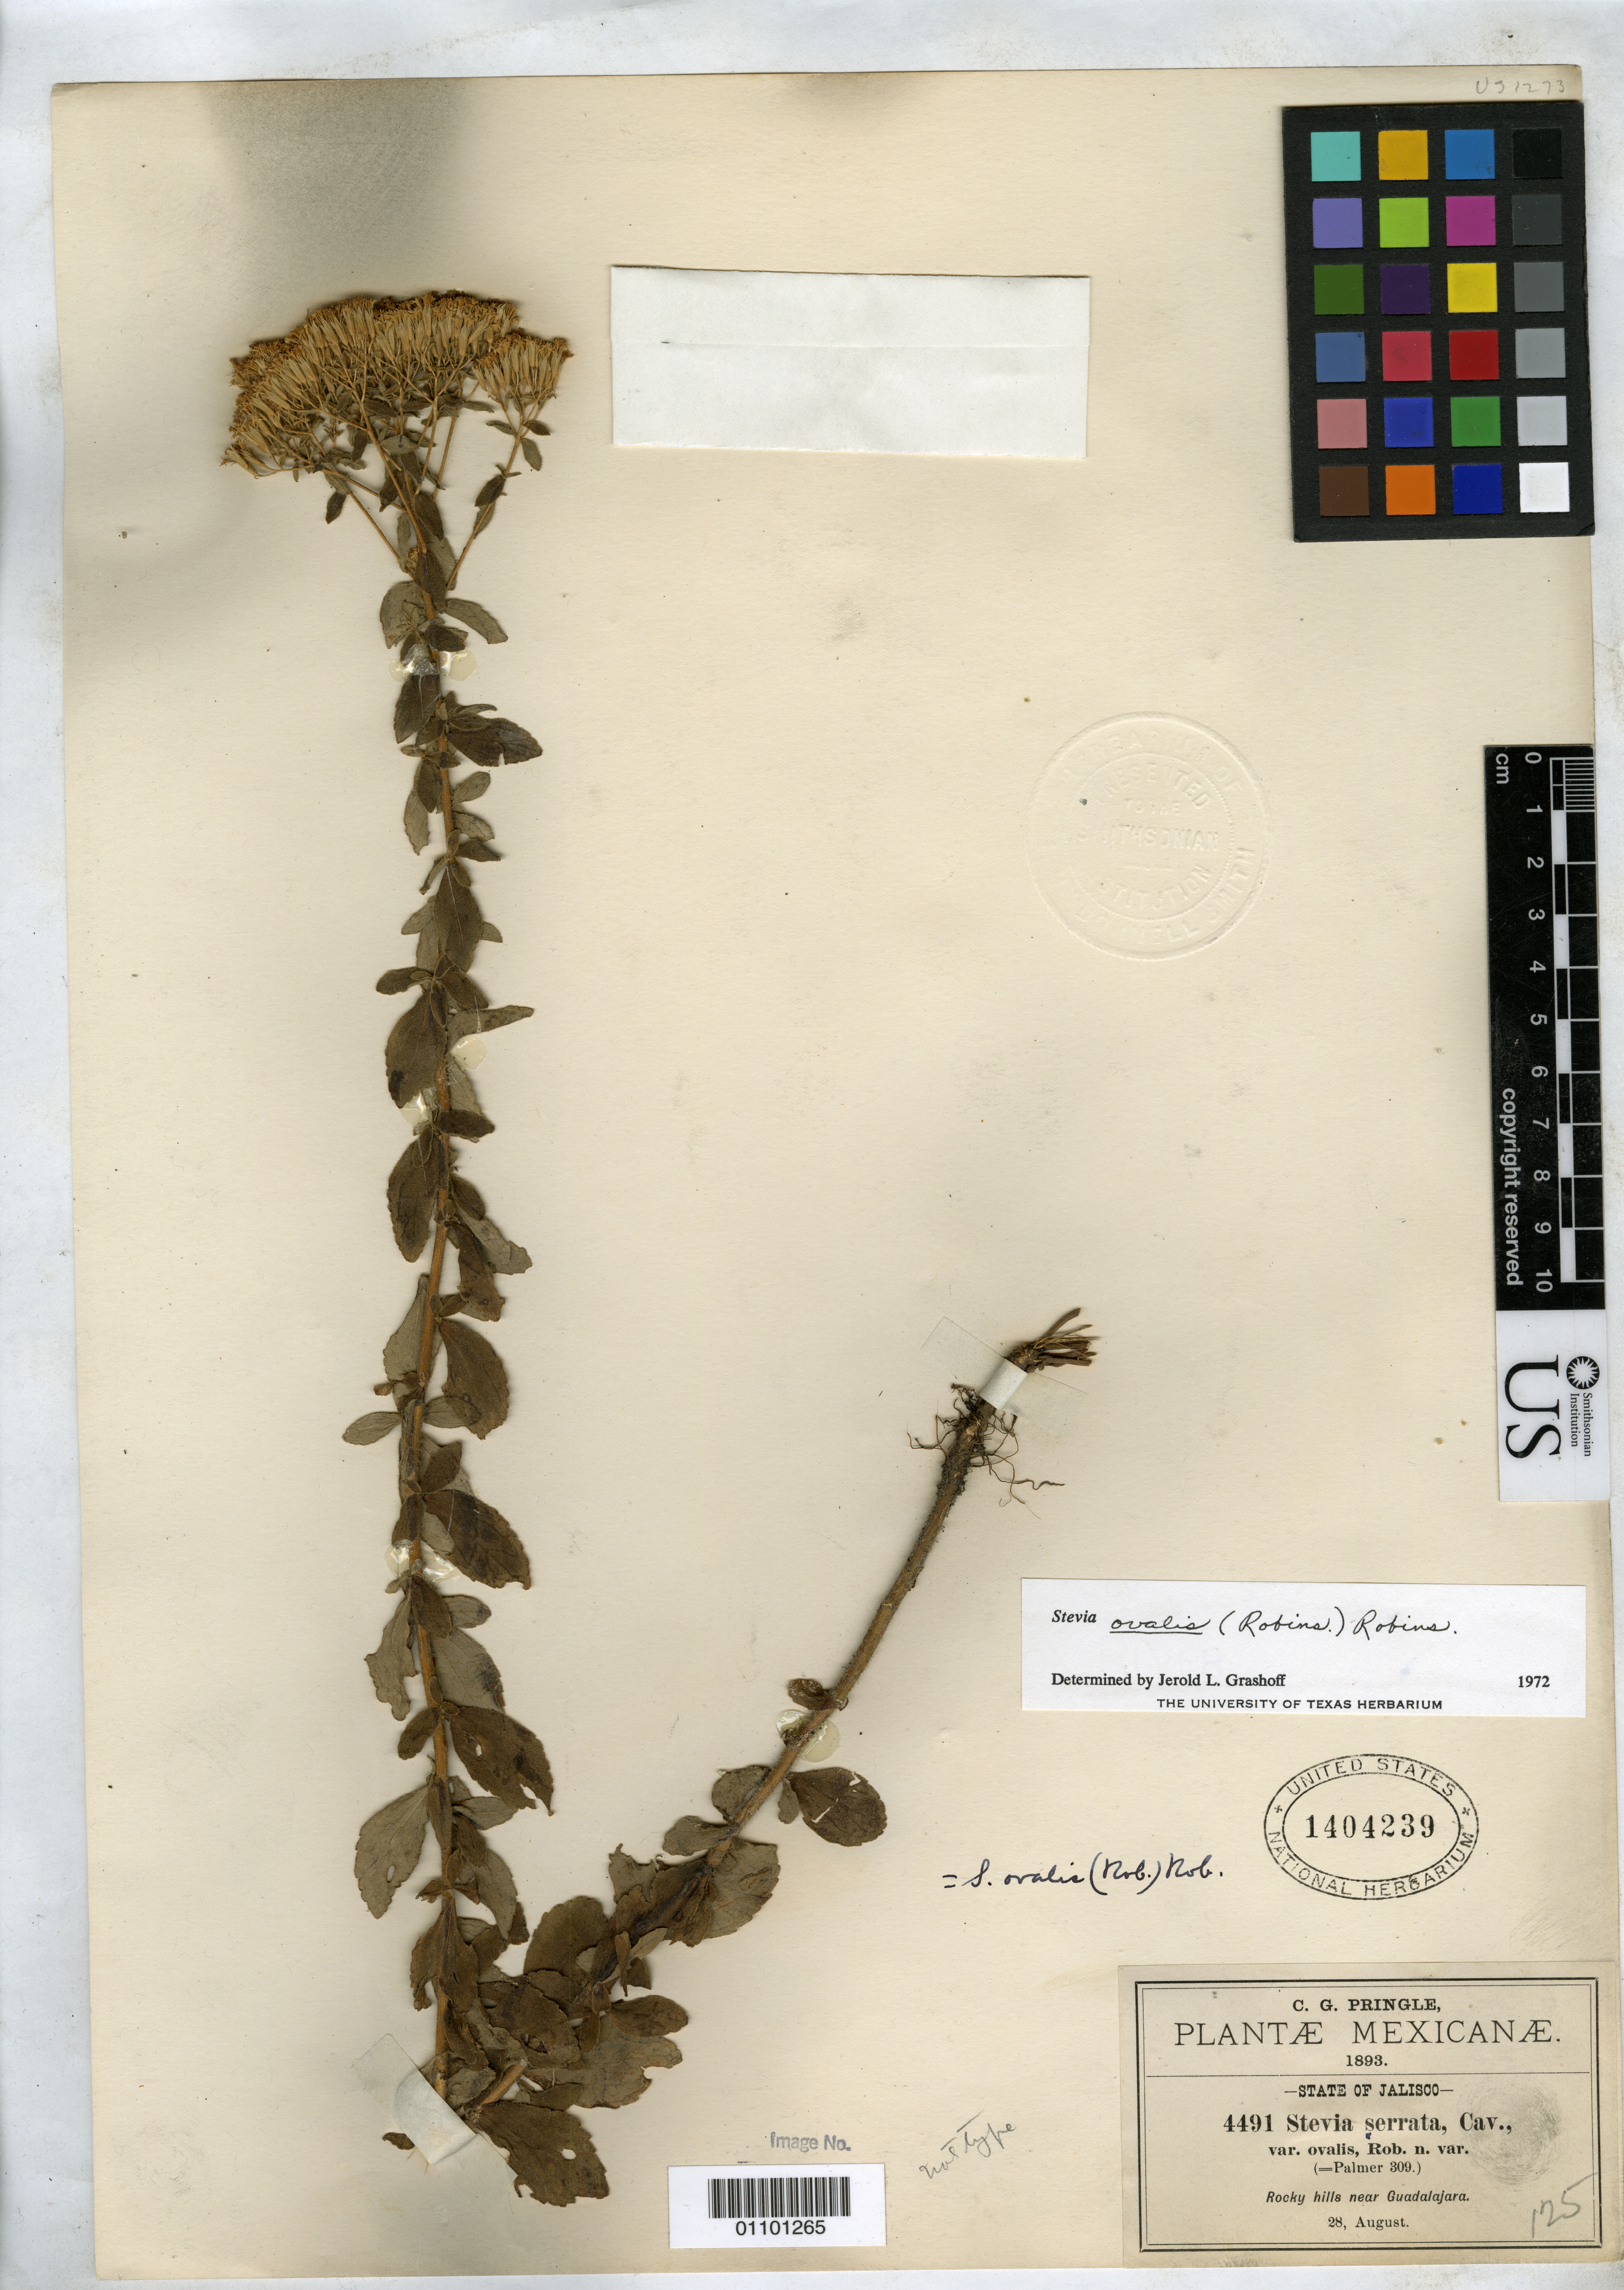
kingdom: Plantae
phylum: Tracheophyta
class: Magnoliopsida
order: Asterales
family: Asteraceae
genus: Stevia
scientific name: Stevia serrata var. ovalis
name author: B.L. Rob.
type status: Syntype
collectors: C. G. Pringle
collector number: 4491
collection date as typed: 28 Aug 1893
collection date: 1893-08-28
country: Mexico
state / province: Jalisco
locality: Guadalajara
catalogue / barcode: US 1404239